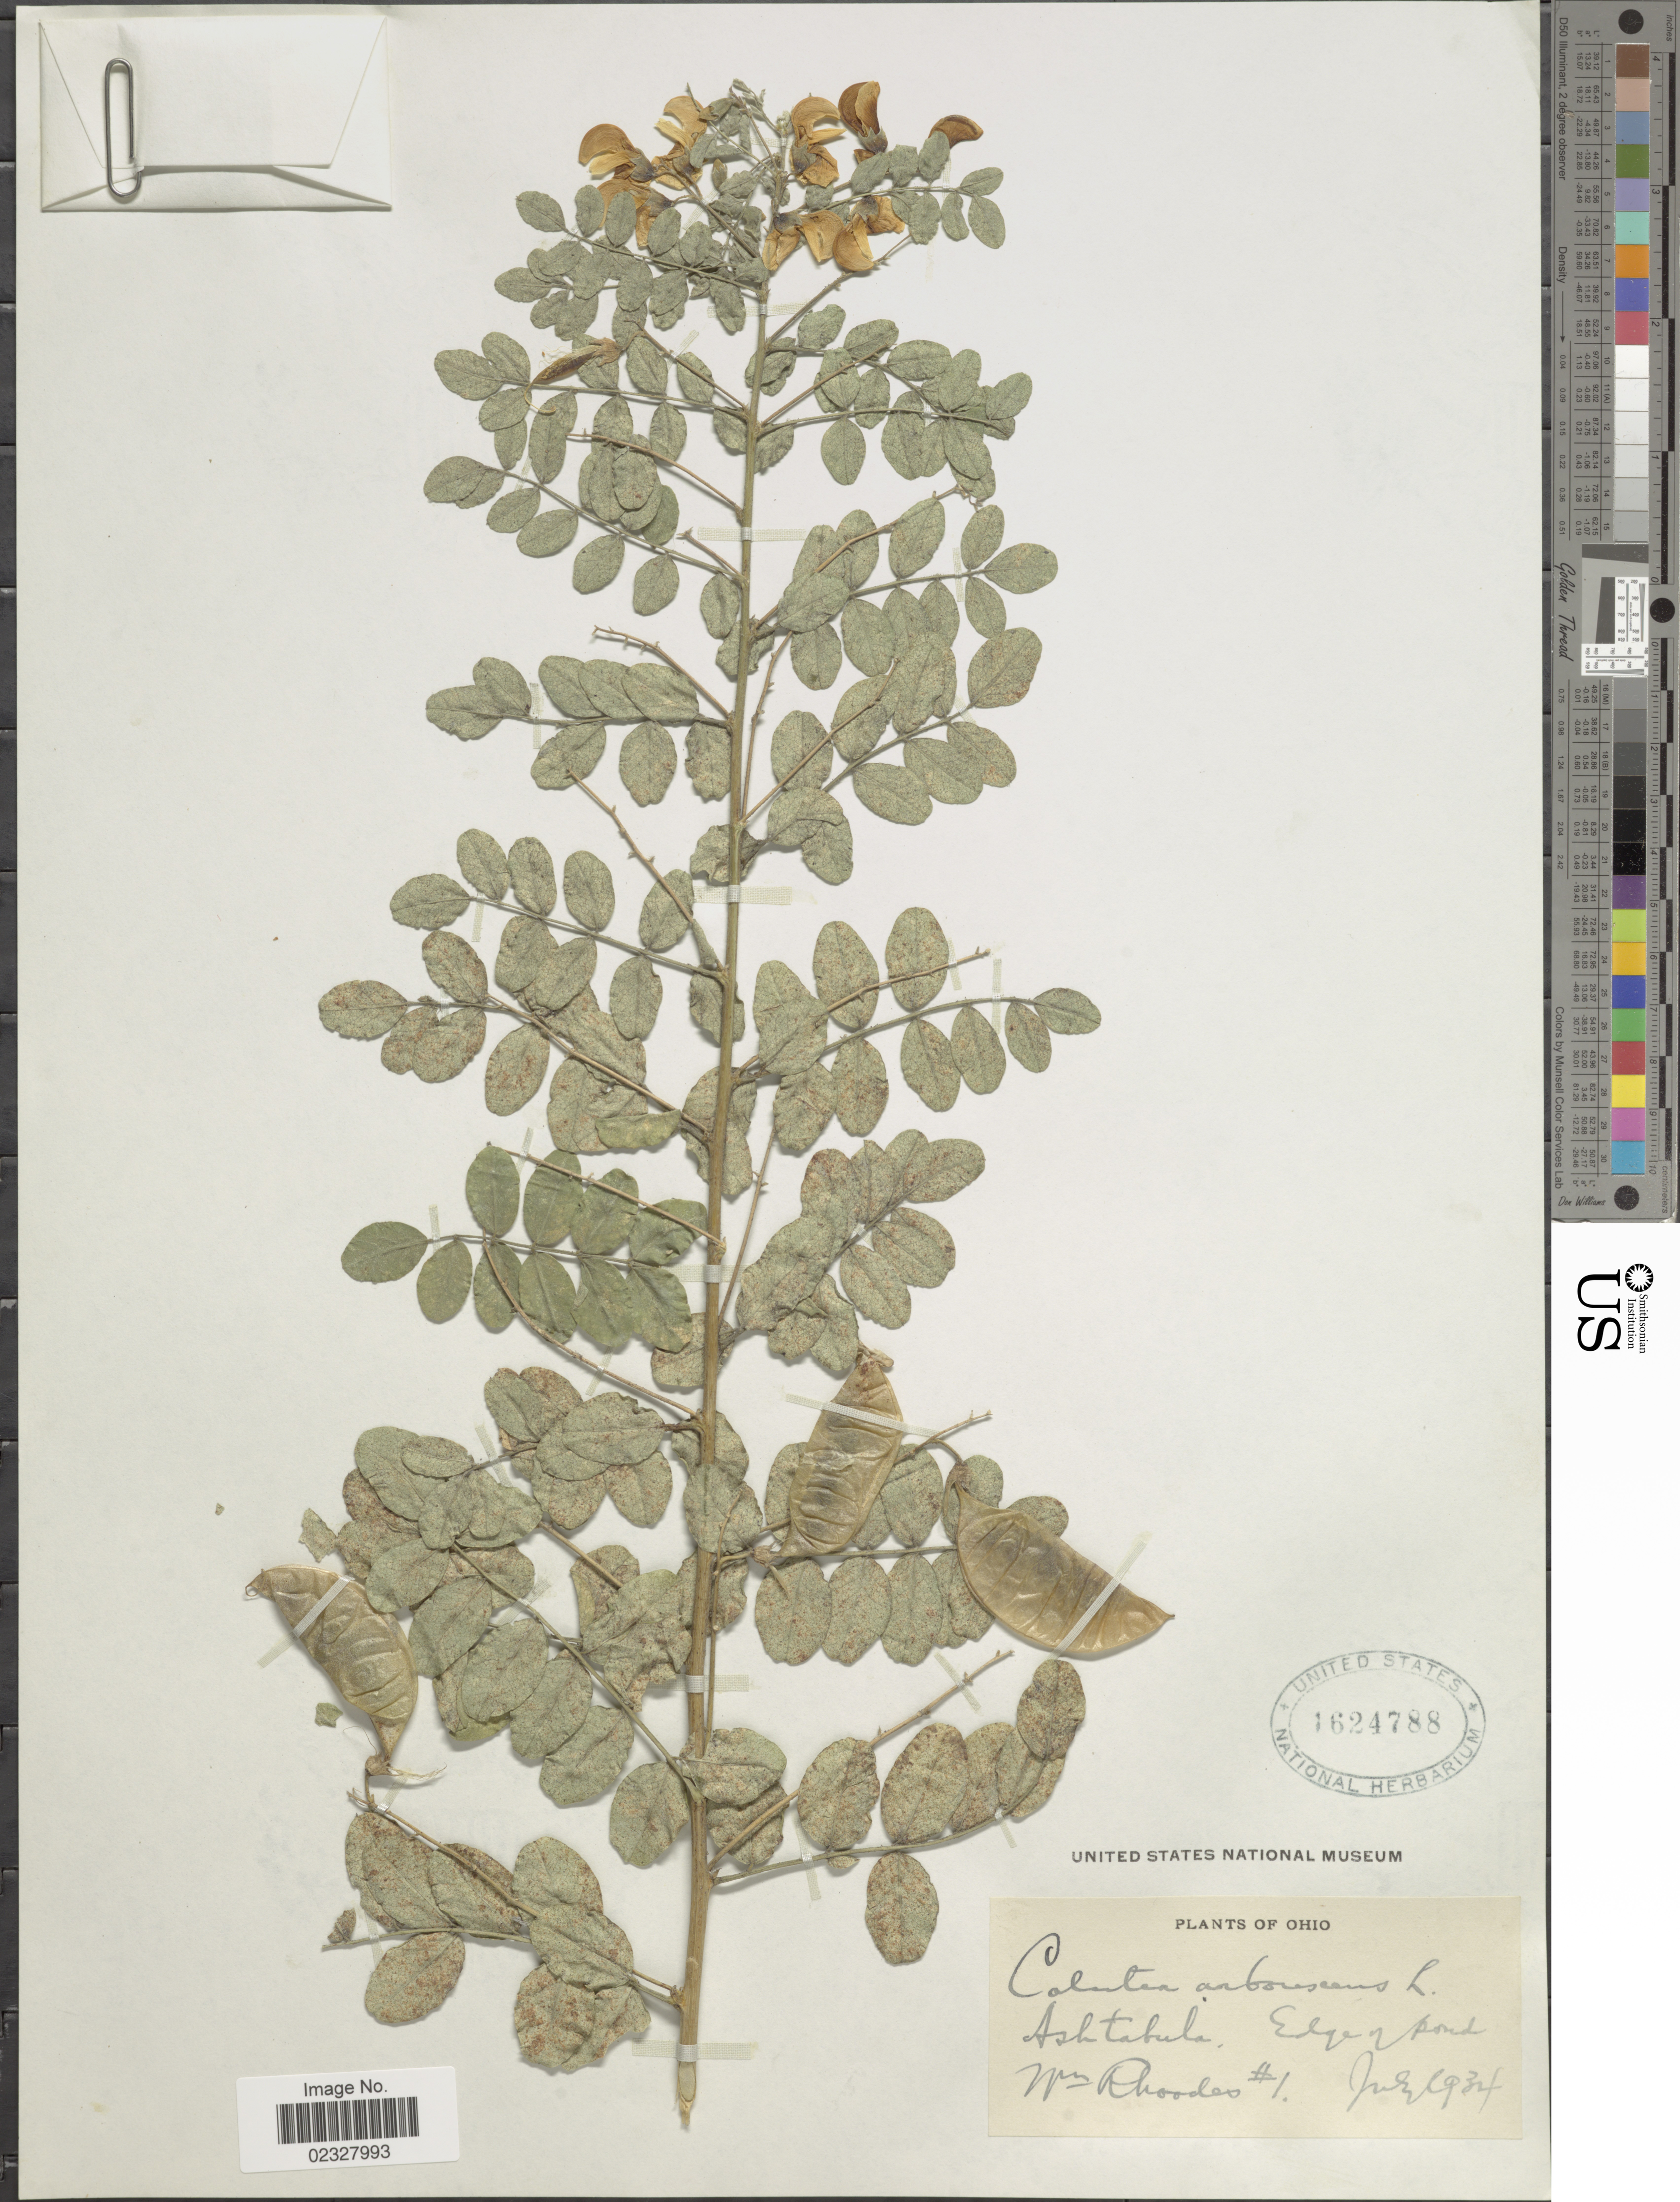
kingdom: Plantae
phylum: Tracheophyta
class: Magnoliopsida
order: Fabales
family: Fabaceae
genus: Colutea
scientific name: Colutea arborescens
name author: L.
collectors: W. Rhoades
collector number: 1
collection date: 1934-07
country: United States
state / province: Ohio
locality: Ashtabula.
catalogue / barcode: US 1624788